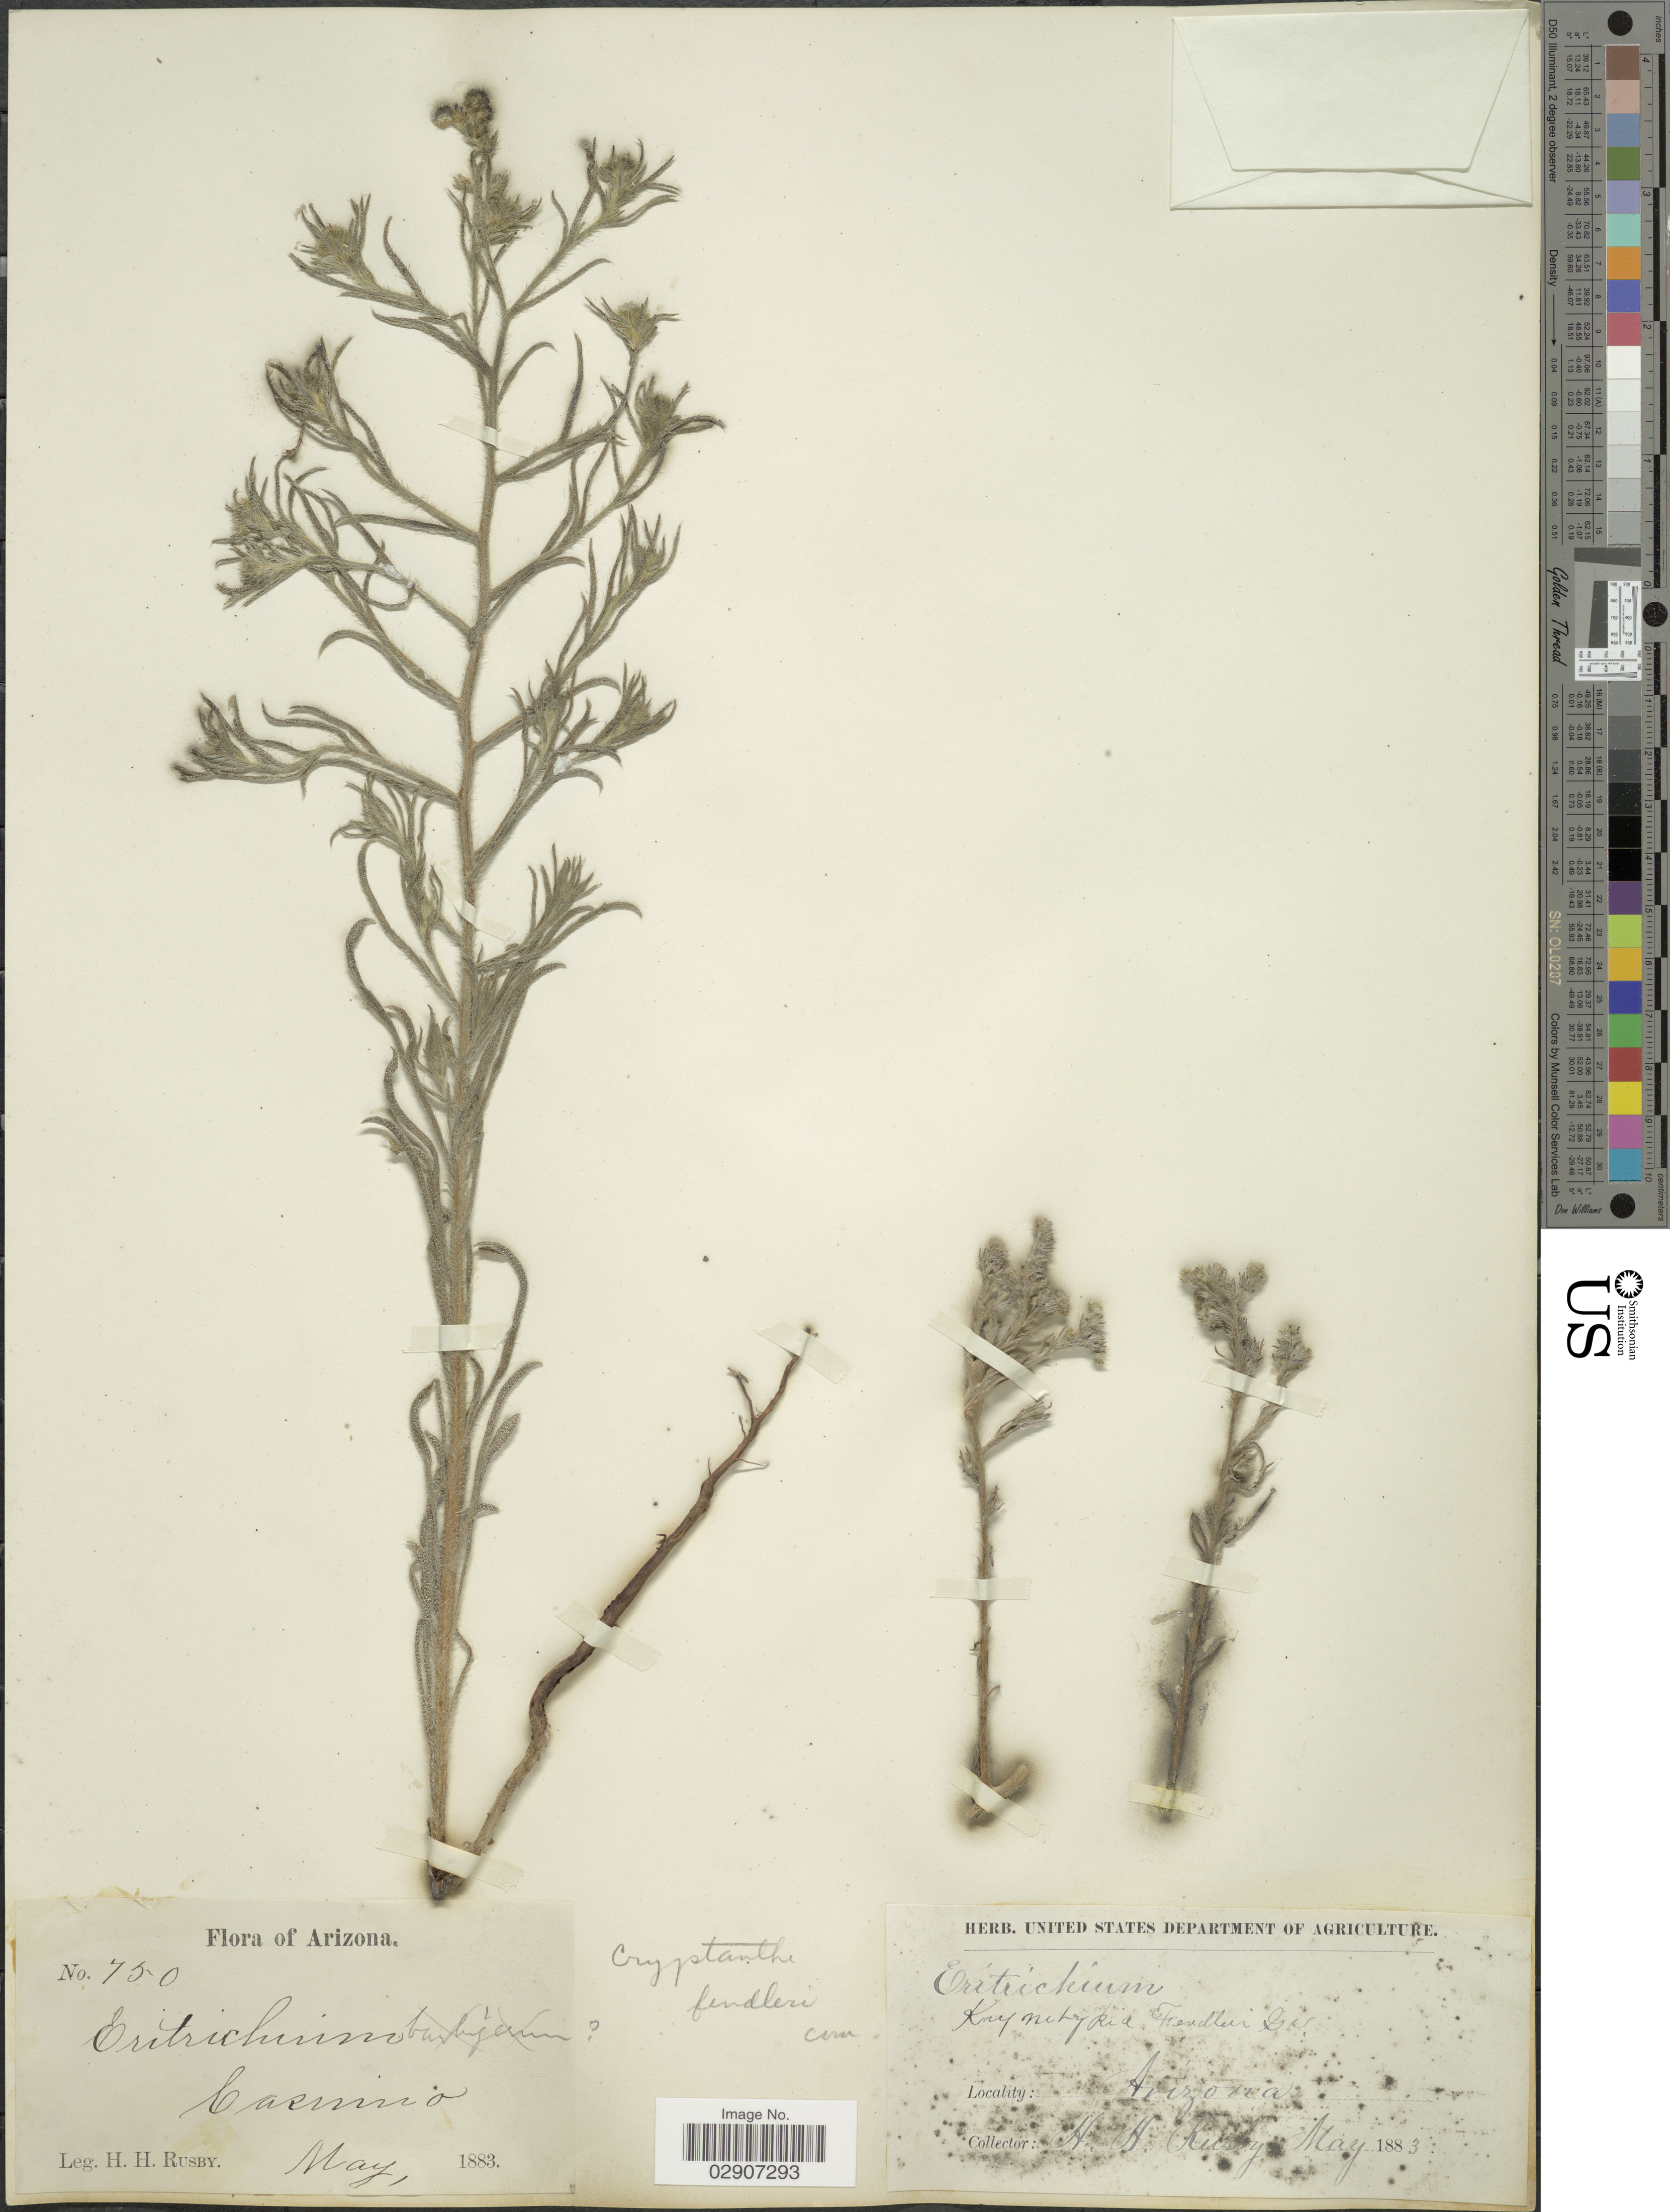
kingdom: Plantae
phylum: Tracheophyta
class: Magnoliopsida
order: Boraginales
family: Boraginaceae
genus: Cryptantha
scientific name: Cryptantha fendleri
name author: (A. Gray) Greene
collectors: H. H. Rusby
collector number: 750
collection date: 1883-05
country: United States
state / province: Arizona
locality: Casnino.